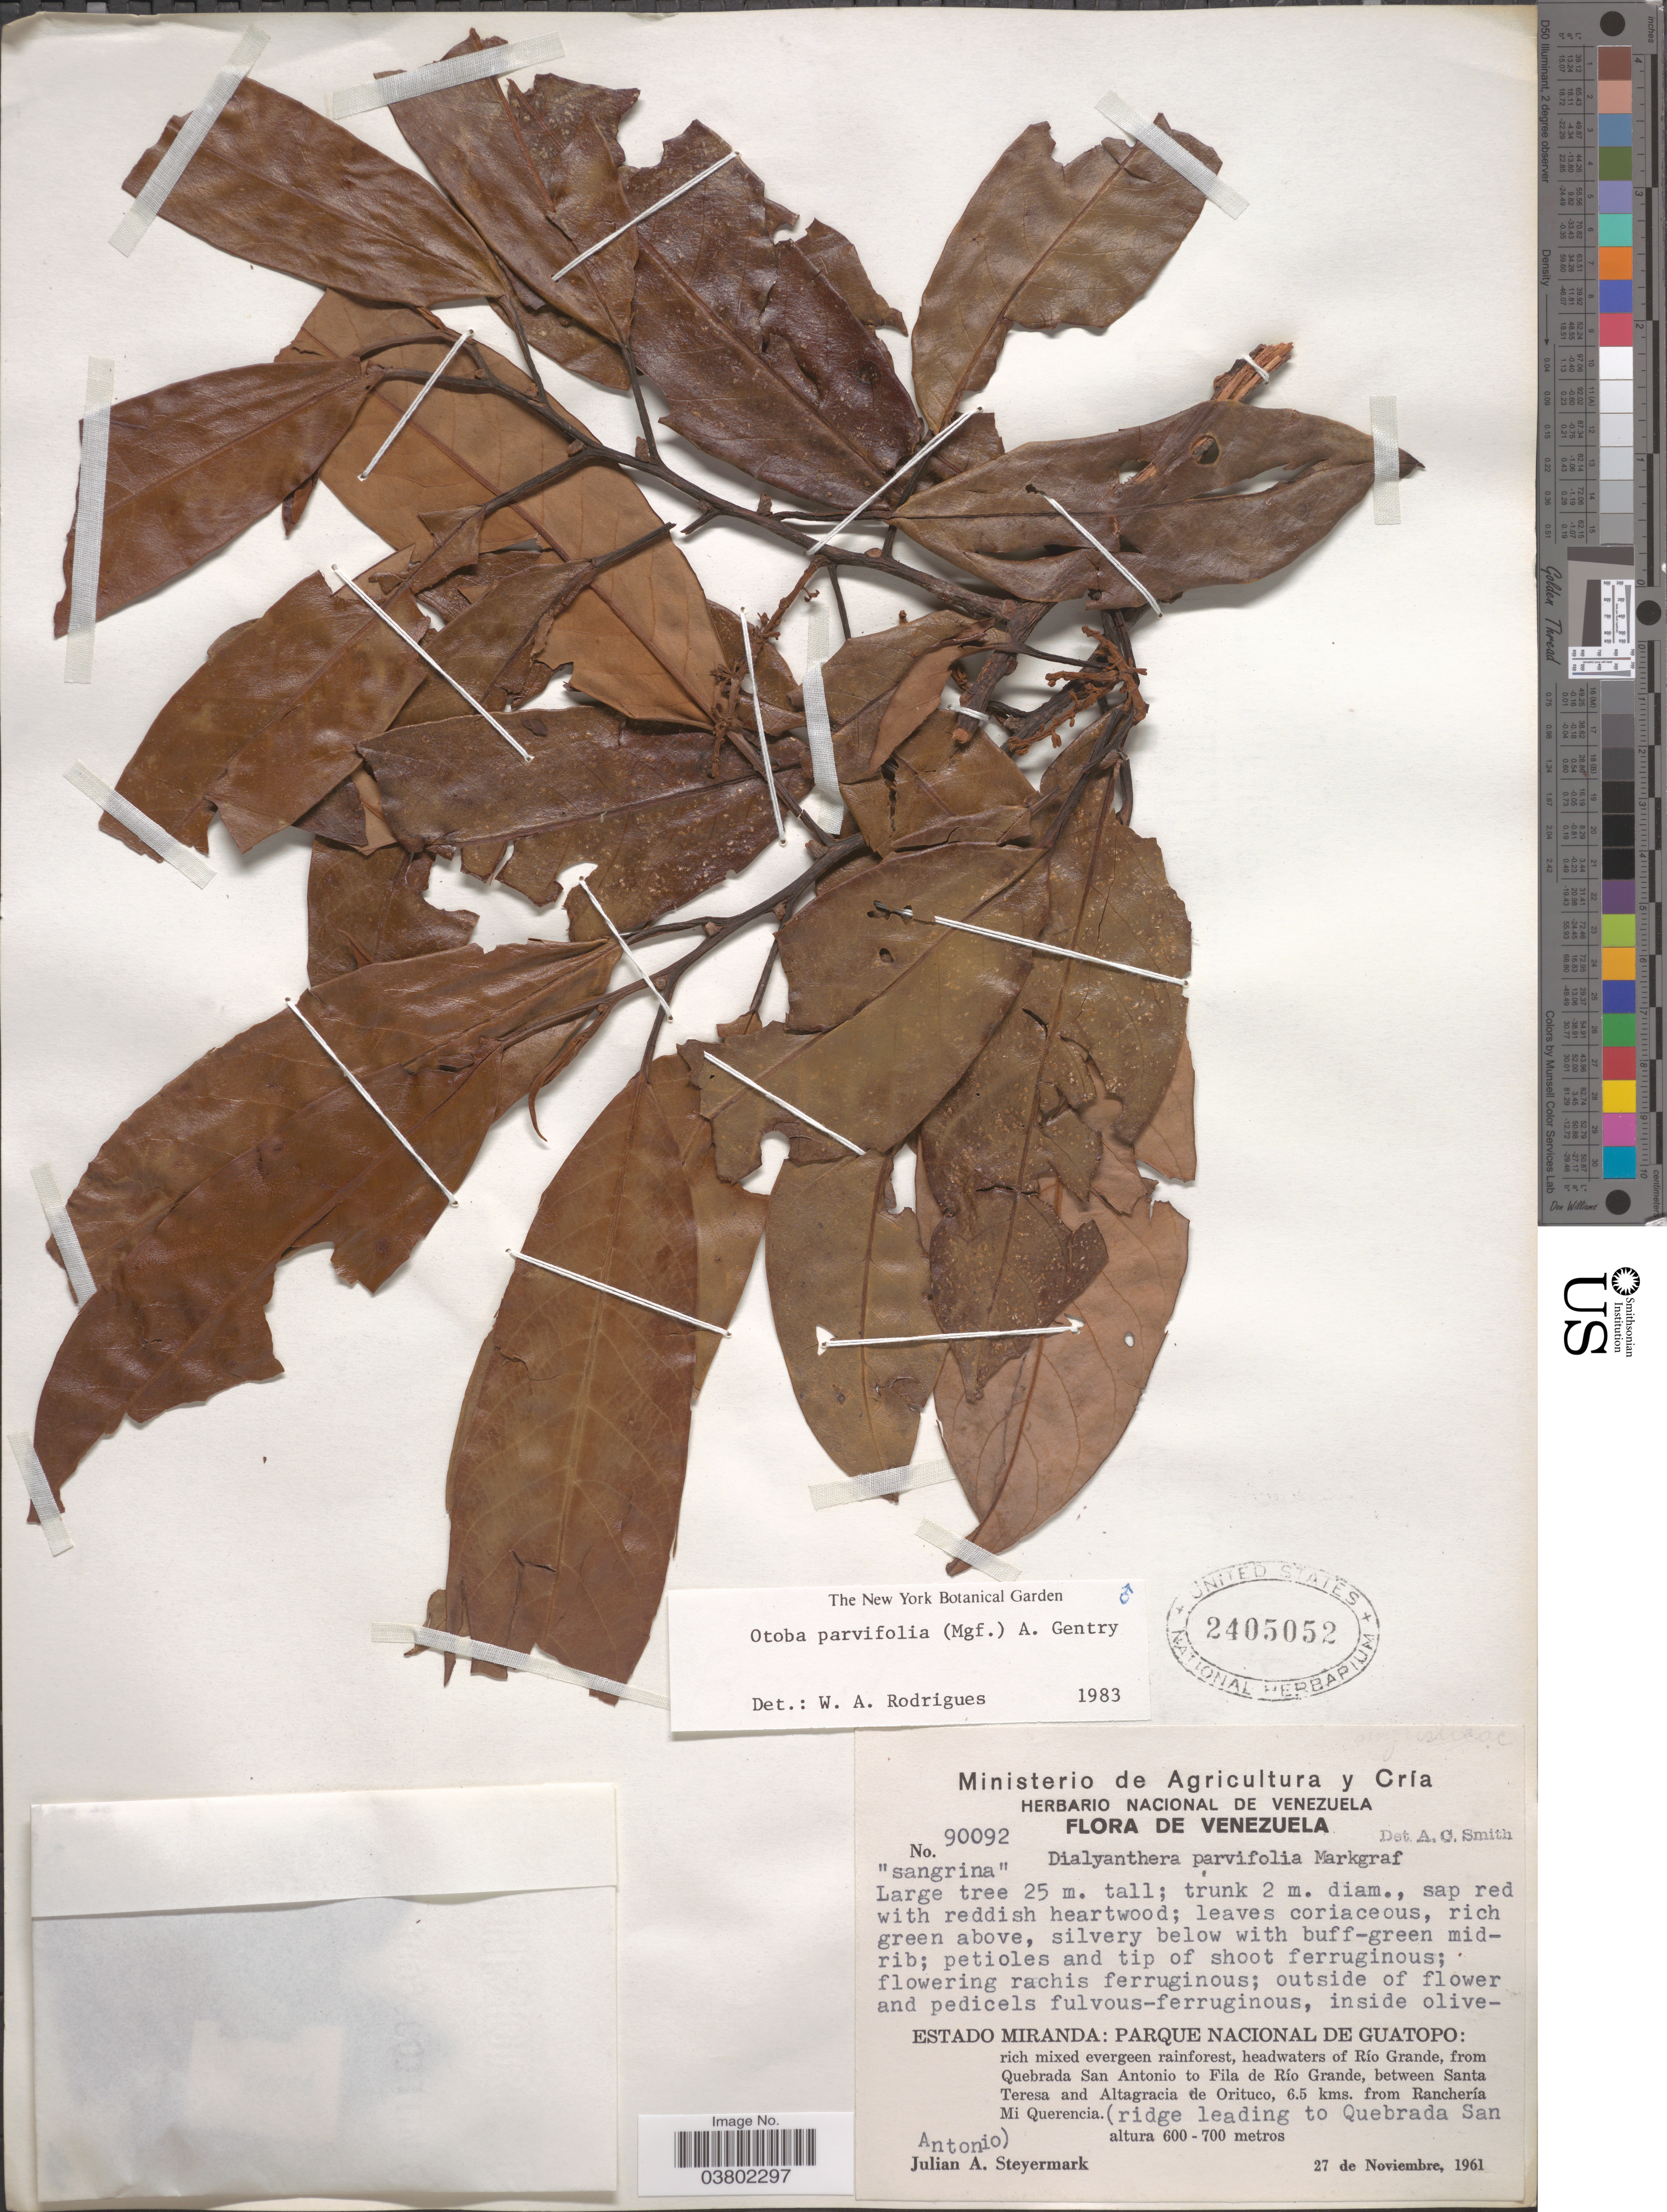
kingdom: Plantae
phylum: Tracheophyta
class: Magnoliopsida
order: Magnoliales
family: Myristicaceae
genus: Otoba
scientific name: Otoba parvifolia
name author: (Markgr.) A.H. Gentry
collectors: J. Steyermark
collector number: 90092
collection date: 1961-11-27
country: Venezuela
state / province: Miranda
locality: Parque Nacional de Guatopo: Headwaters of Río Grande, from Quebrada San Antonio to Fila de Río Grande, between Santa Teresa and Altagracia de Orituco, 6.5 kms. from Ranchería Mi Querencia. (Ridge leading to Quebrada San Antonio).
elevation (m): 600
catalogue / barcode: US 2405052